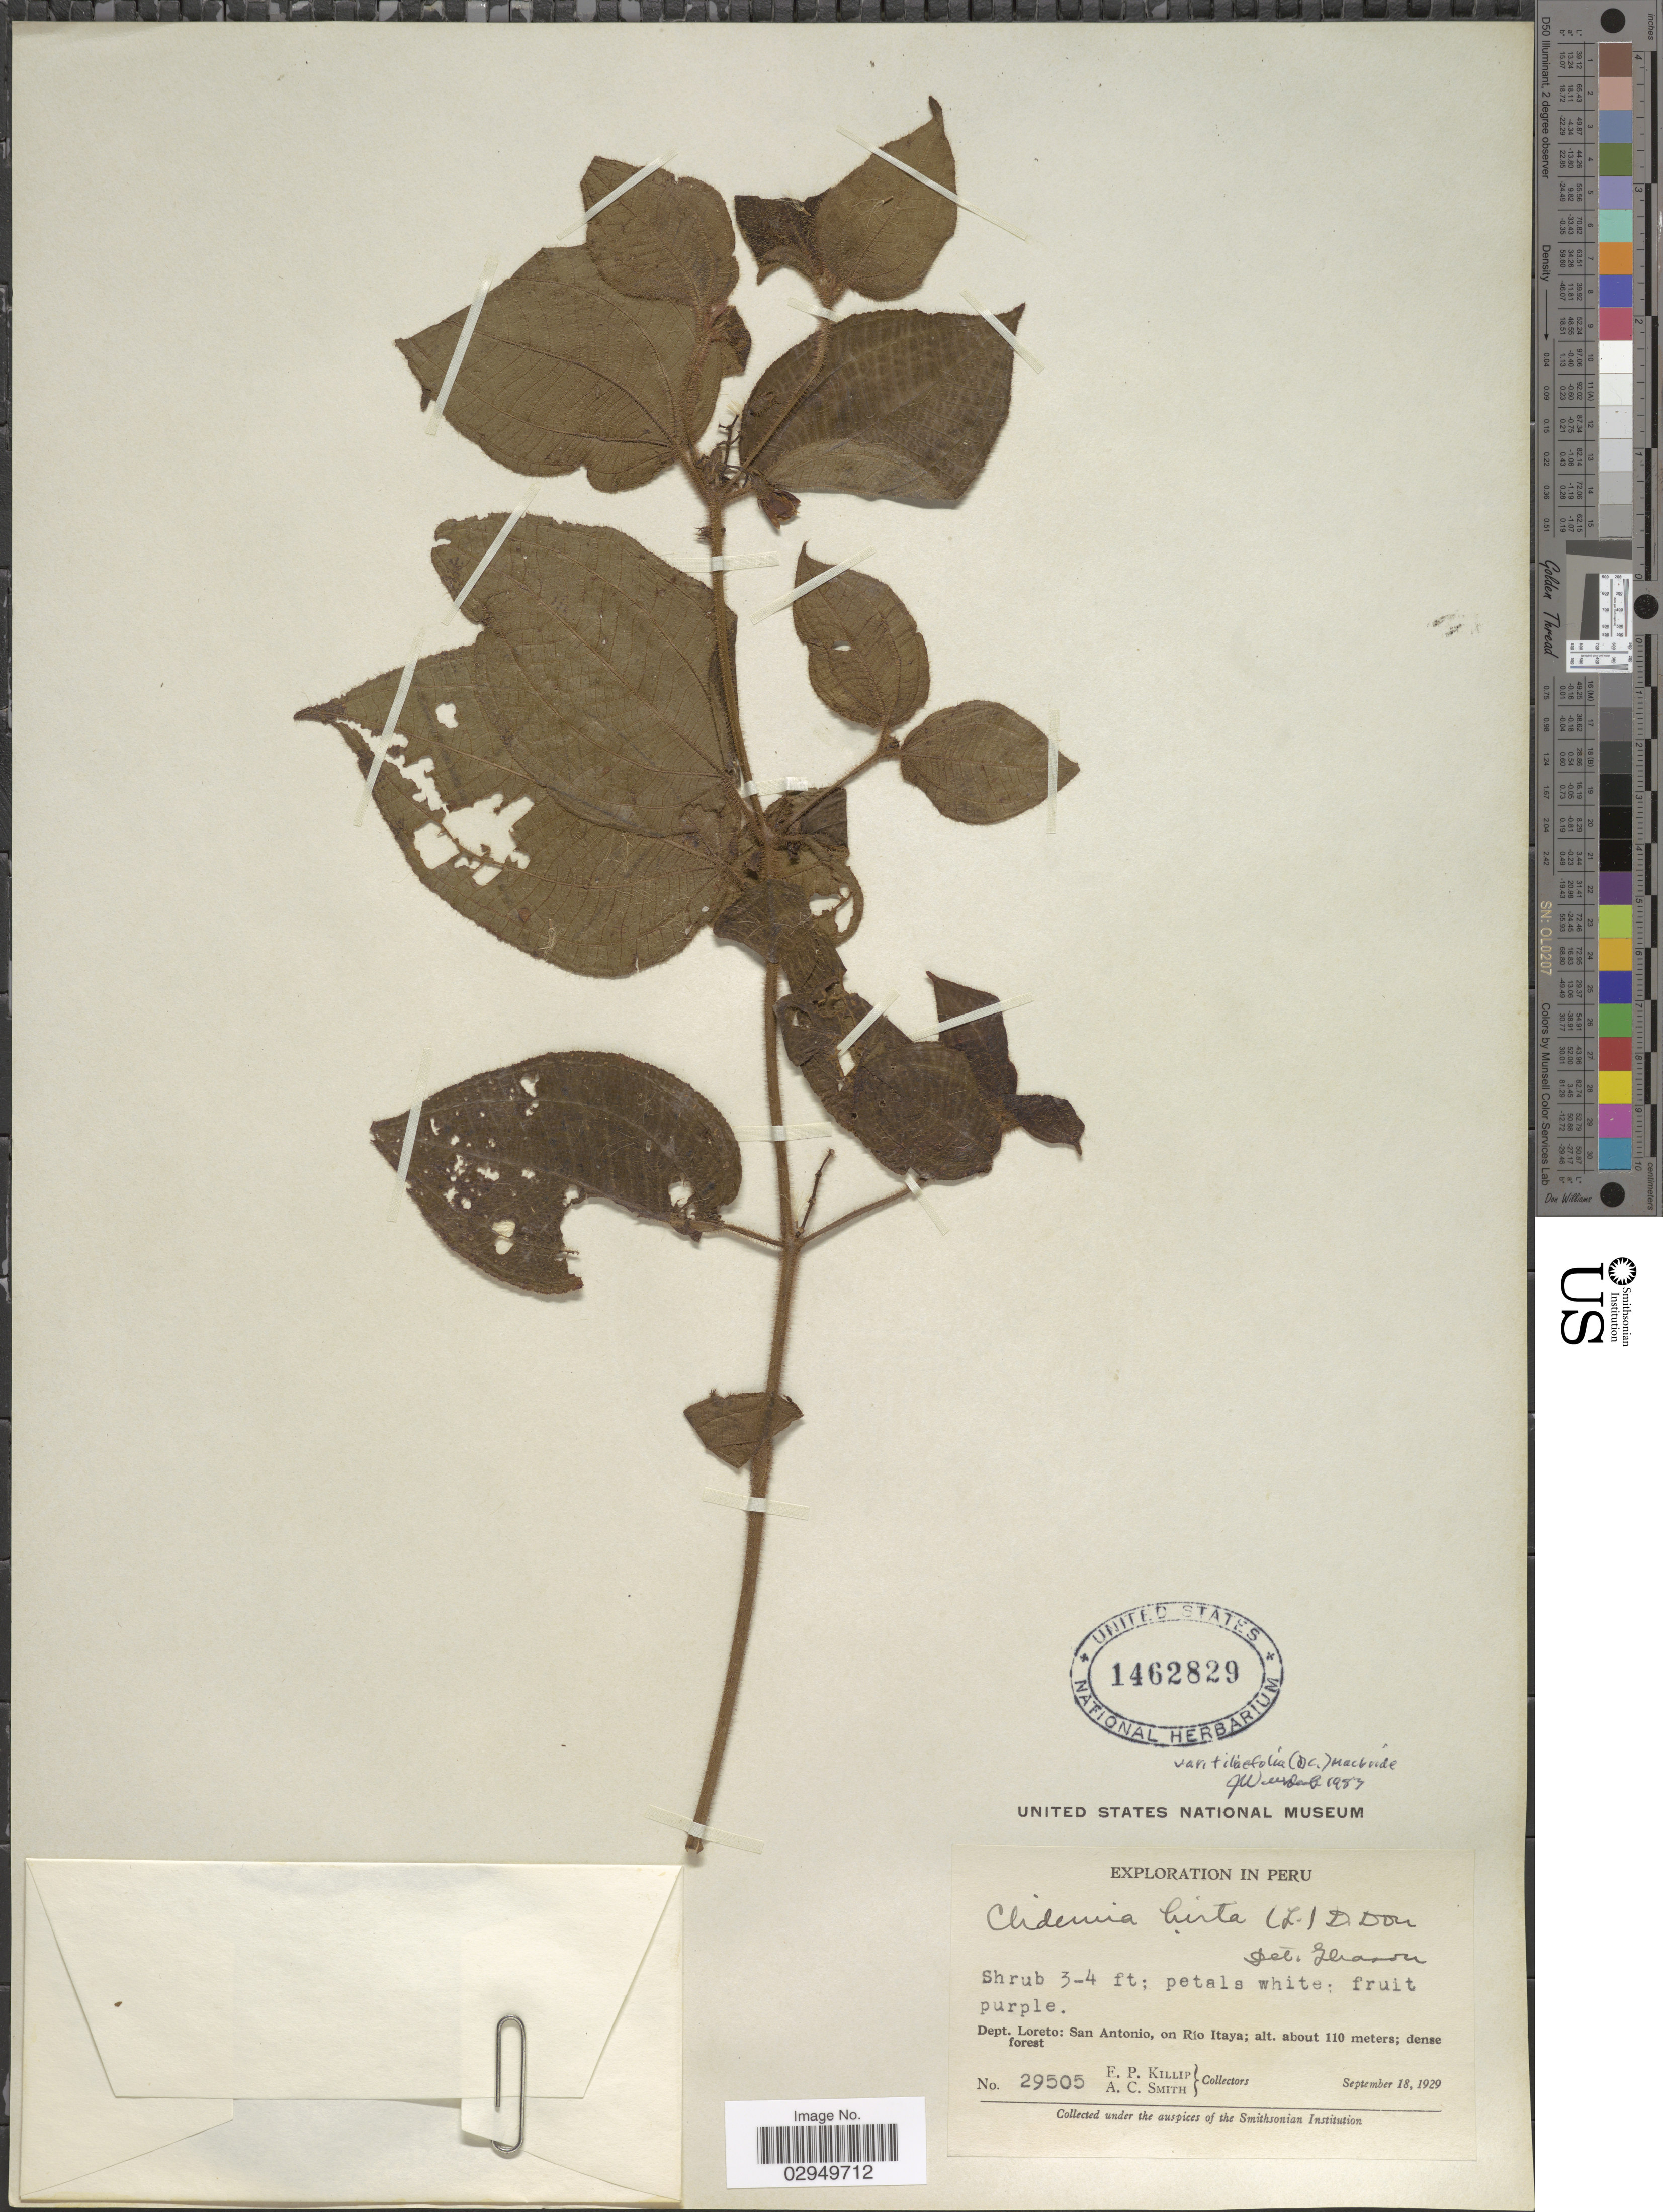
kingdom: Plantae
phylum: Tracheophyta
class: Magnoliopsida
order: Myrtales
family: Melastomataceae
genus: Clidemia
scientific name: Clidemia hirta var. tiliifolia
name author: (DC.) J.F. Macbr.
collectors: E. P. Killip & A. C. Smith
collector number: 29505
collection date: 1929-09-18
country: Peru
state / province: Loreto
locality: Dept. Loreto: San Antonio, on Río Itaya.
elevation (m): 110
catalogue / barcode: US 1462829